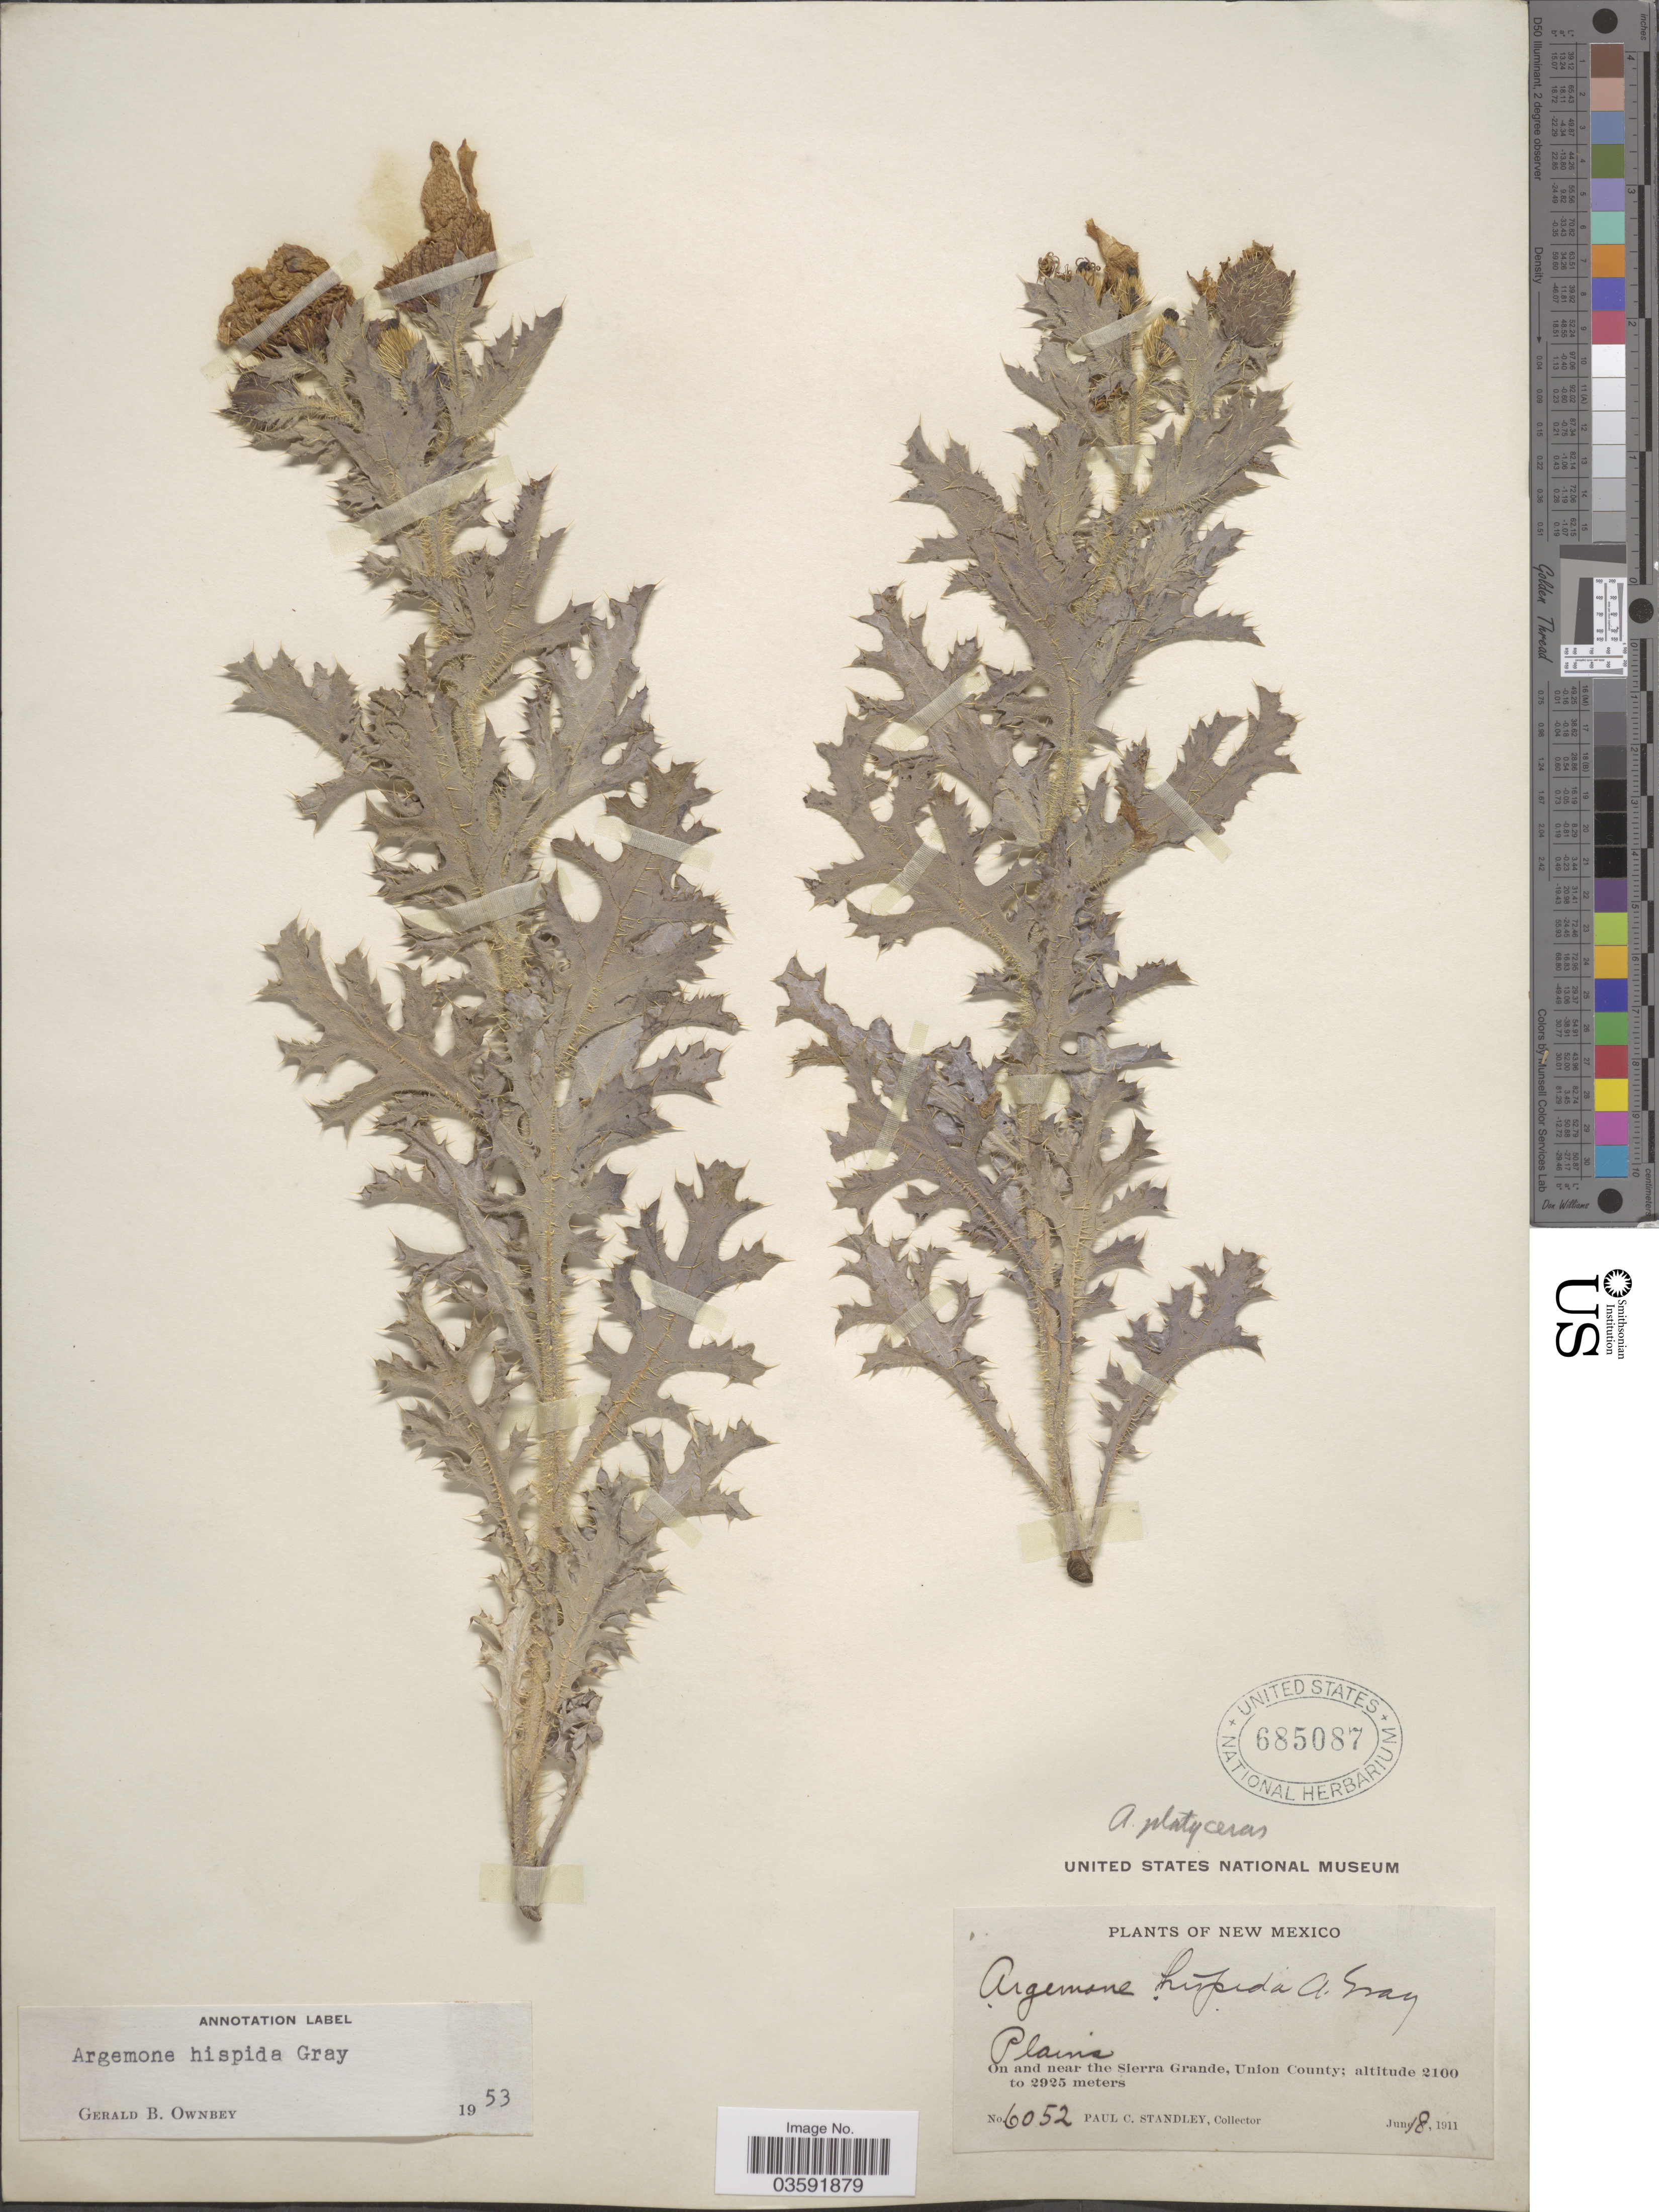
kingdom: Plantae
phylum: Tracheophyta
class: Magnoliopsida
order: Ranunculales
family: Papaveraceae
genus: Argemone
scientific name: Argemone hispida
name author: A. Gray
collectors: P. C. Standley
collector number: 6052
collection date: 1911-06-18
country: United States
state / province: New Mexico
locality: On and near the Sierra Grande, Union County.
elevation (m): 2100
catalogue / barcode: US 685087